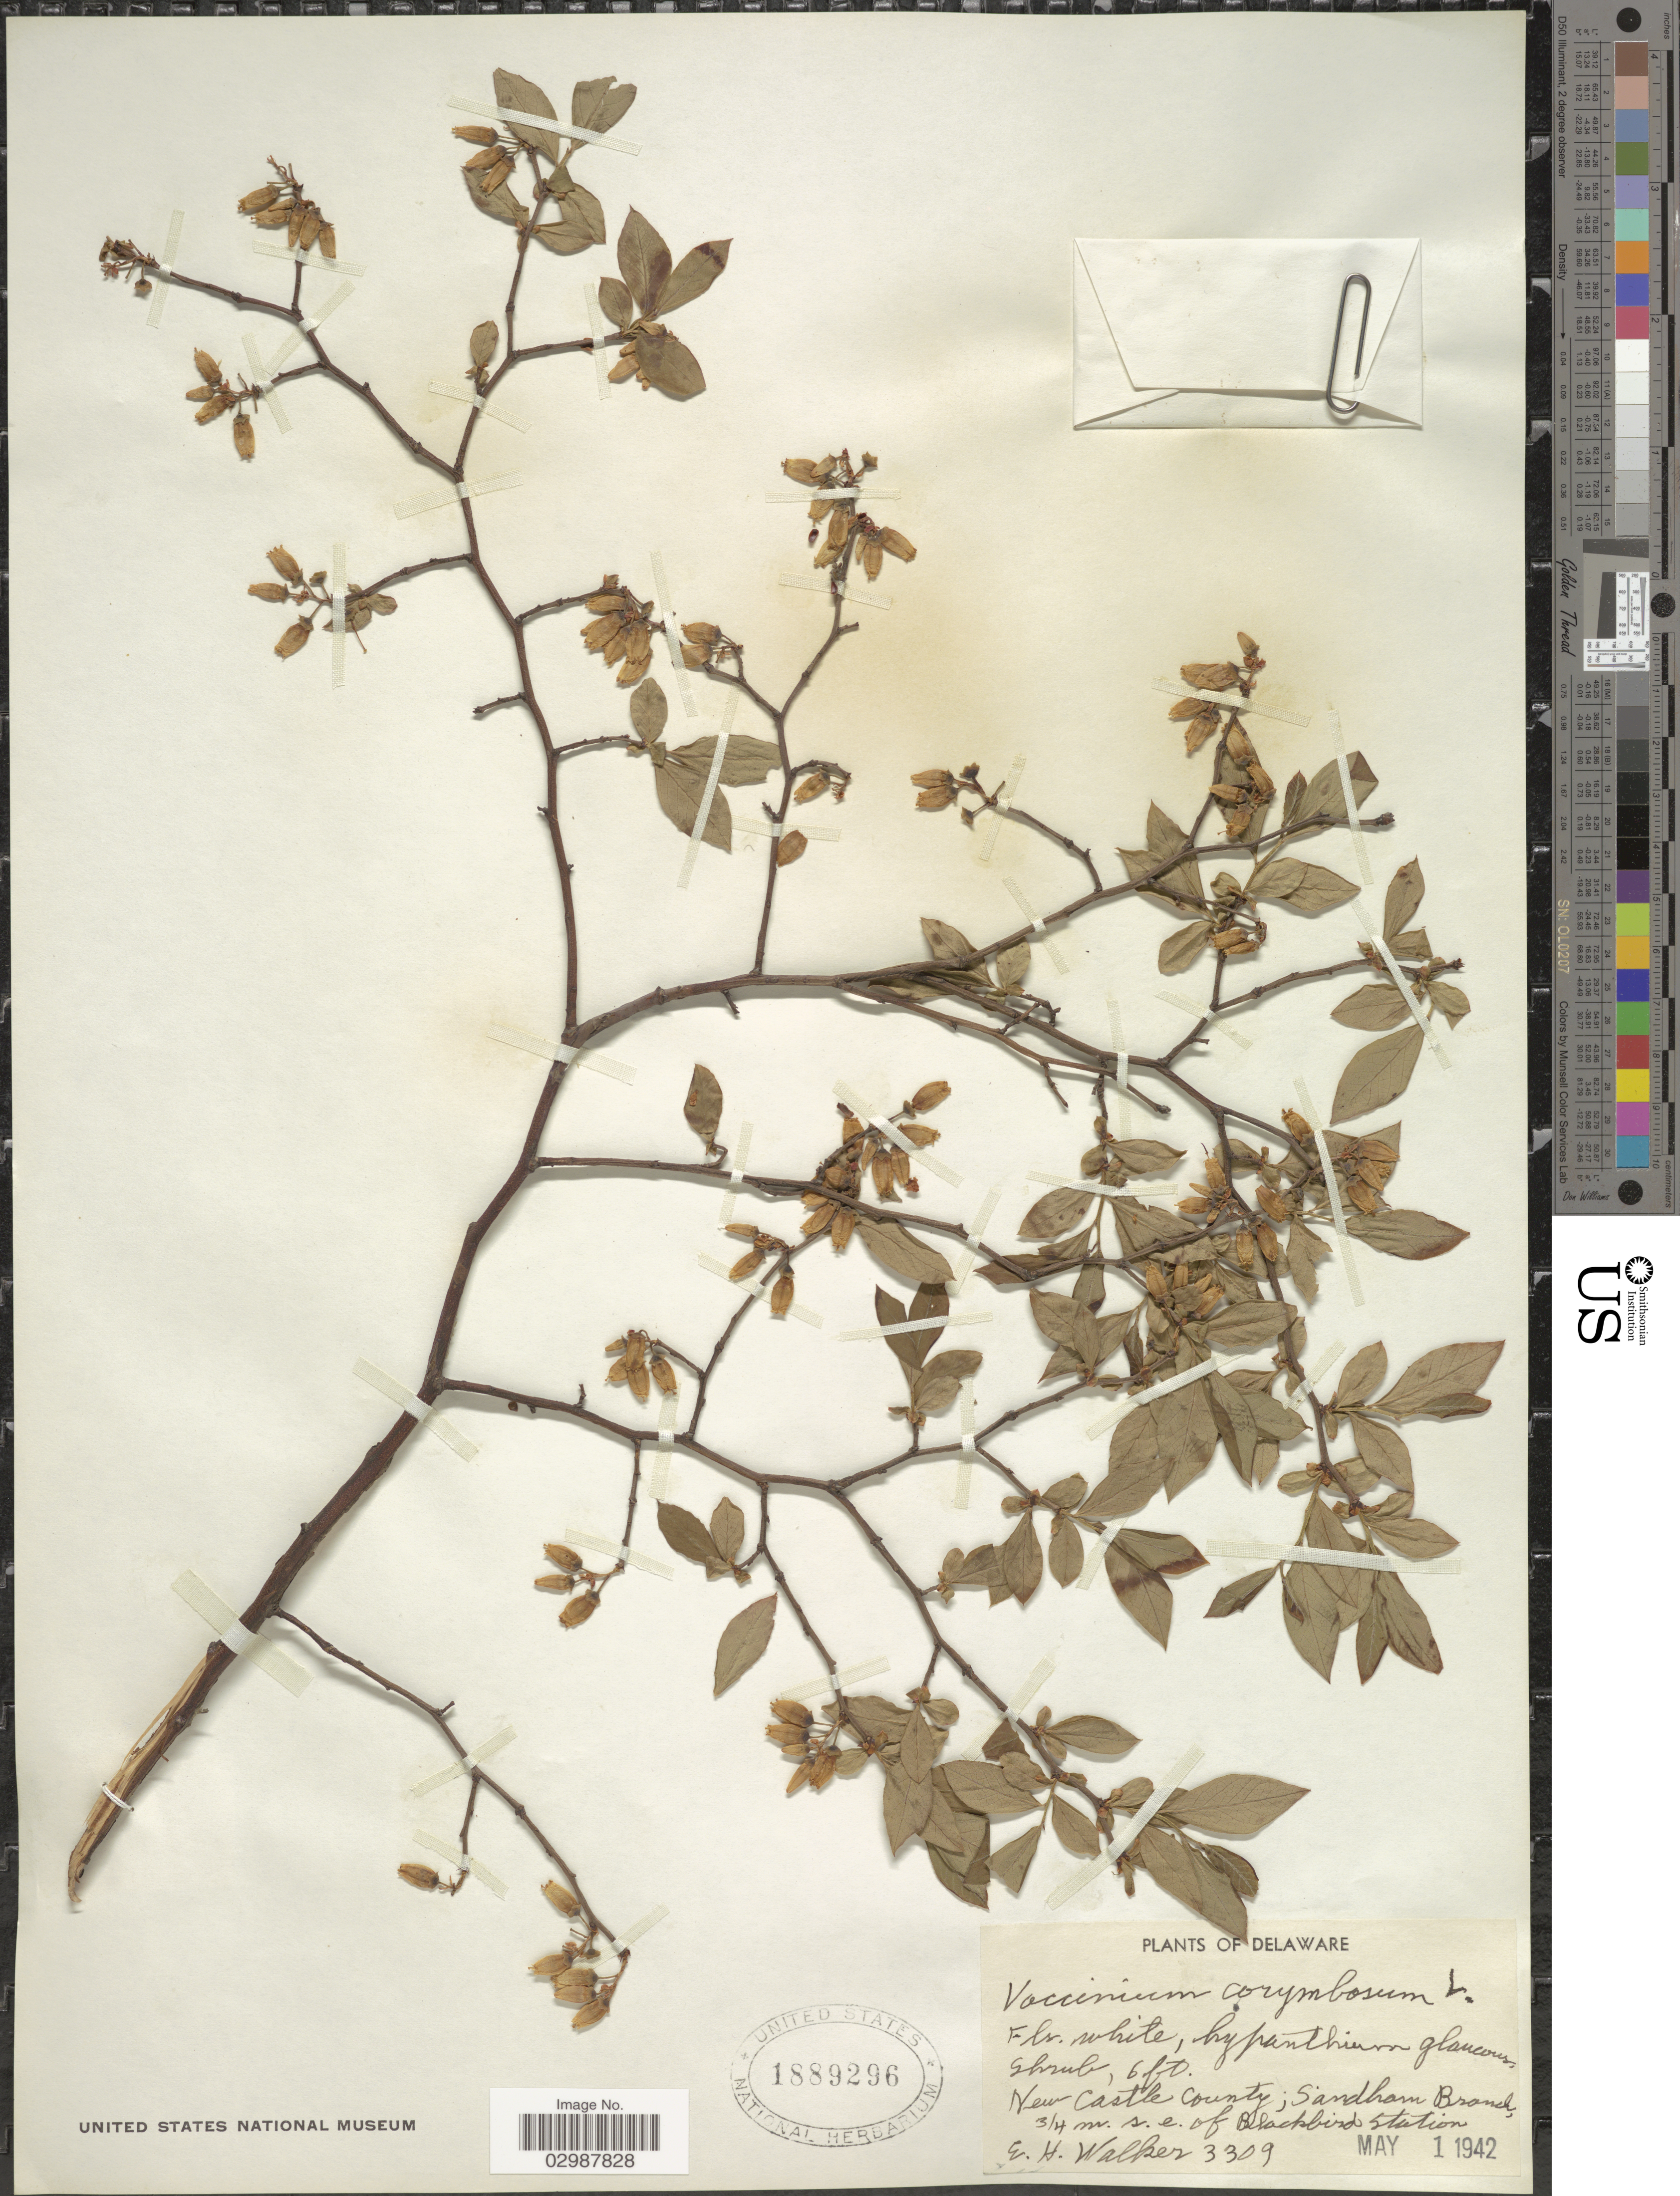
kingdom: Plantae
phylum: Tracheophyta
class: Magnoliopsida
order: Ericales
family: Ericaceae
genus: Vaccinium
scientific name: Vaccinium corymbosum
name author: L.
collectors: E. H. Walker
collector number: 3309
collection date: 1942-05-01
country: United States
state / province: Delaware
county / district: New Castle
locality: New Castle County; Sandham Branch, 3/4 m. s.e. of Blackbird Station.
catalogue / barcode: US 1889296